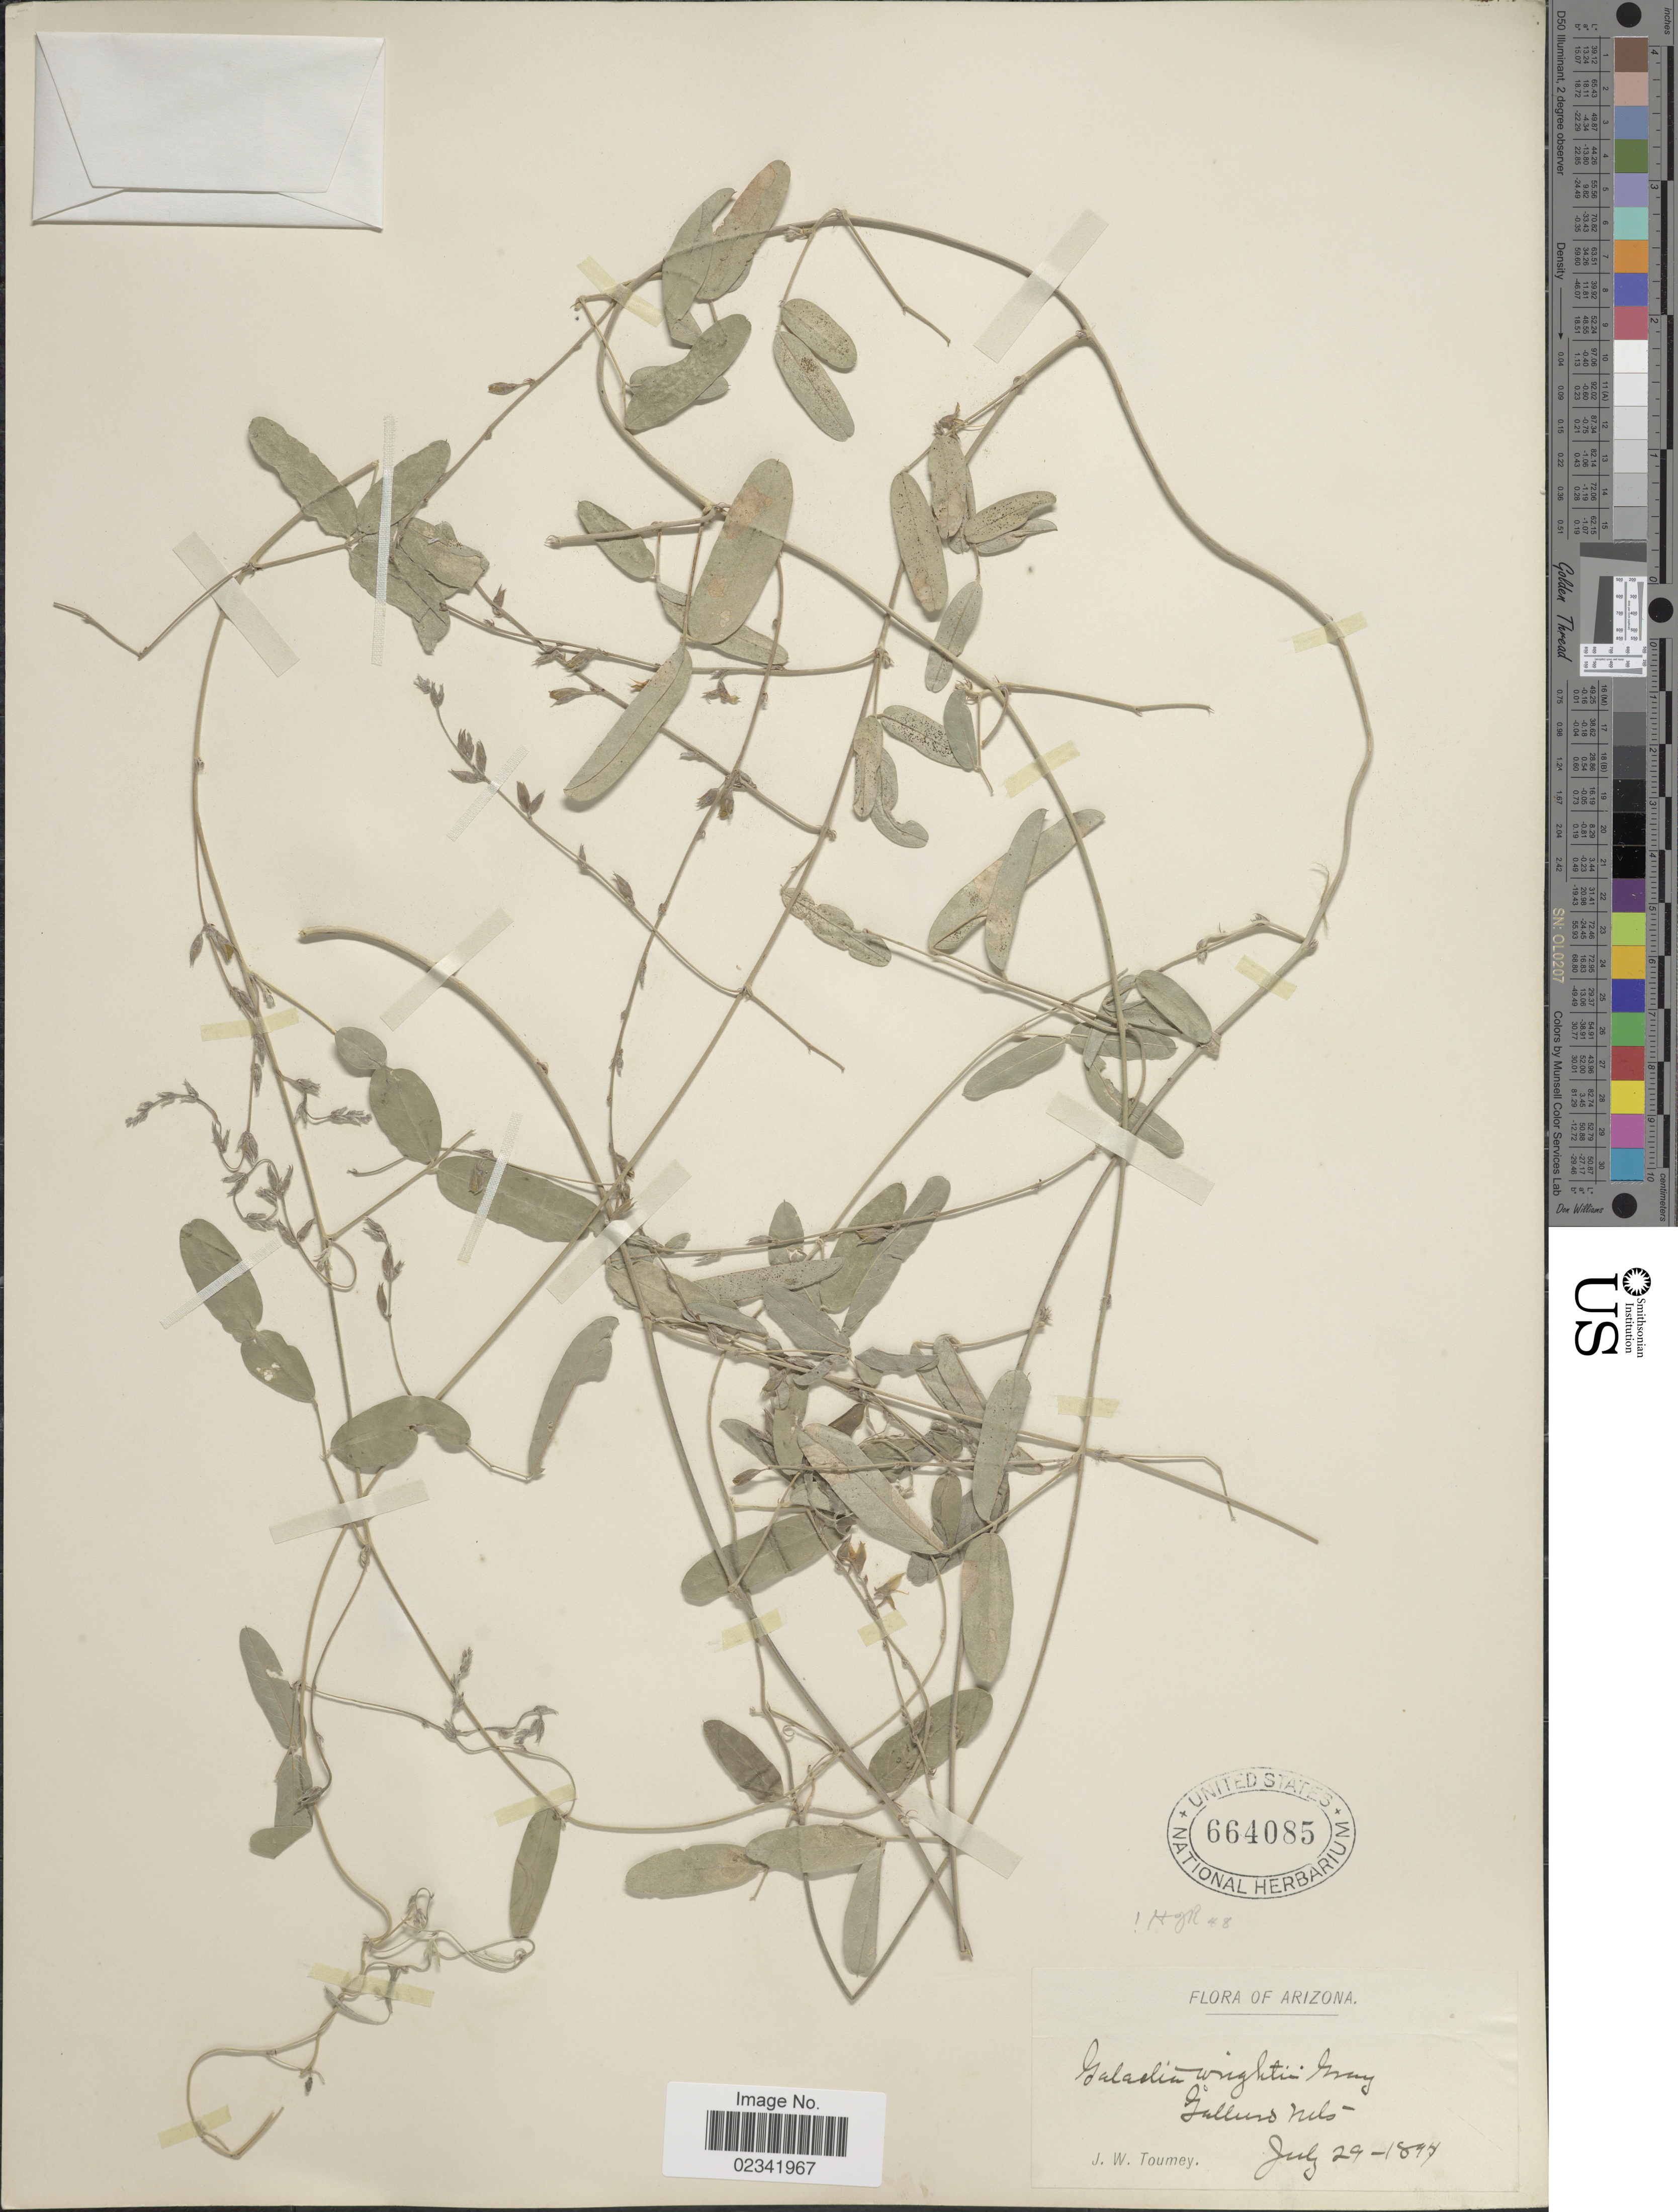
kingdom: Plantae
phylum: Tracheophyta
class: Magnoliopsida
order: Fabales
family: Fabaceae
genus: Galactia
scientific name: Galactia wrightii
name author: A. Gray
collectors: J. W. Toumey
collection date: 1847-07-29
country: United States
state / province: Arizona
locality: Galluro Mts.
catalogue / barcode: US 664085